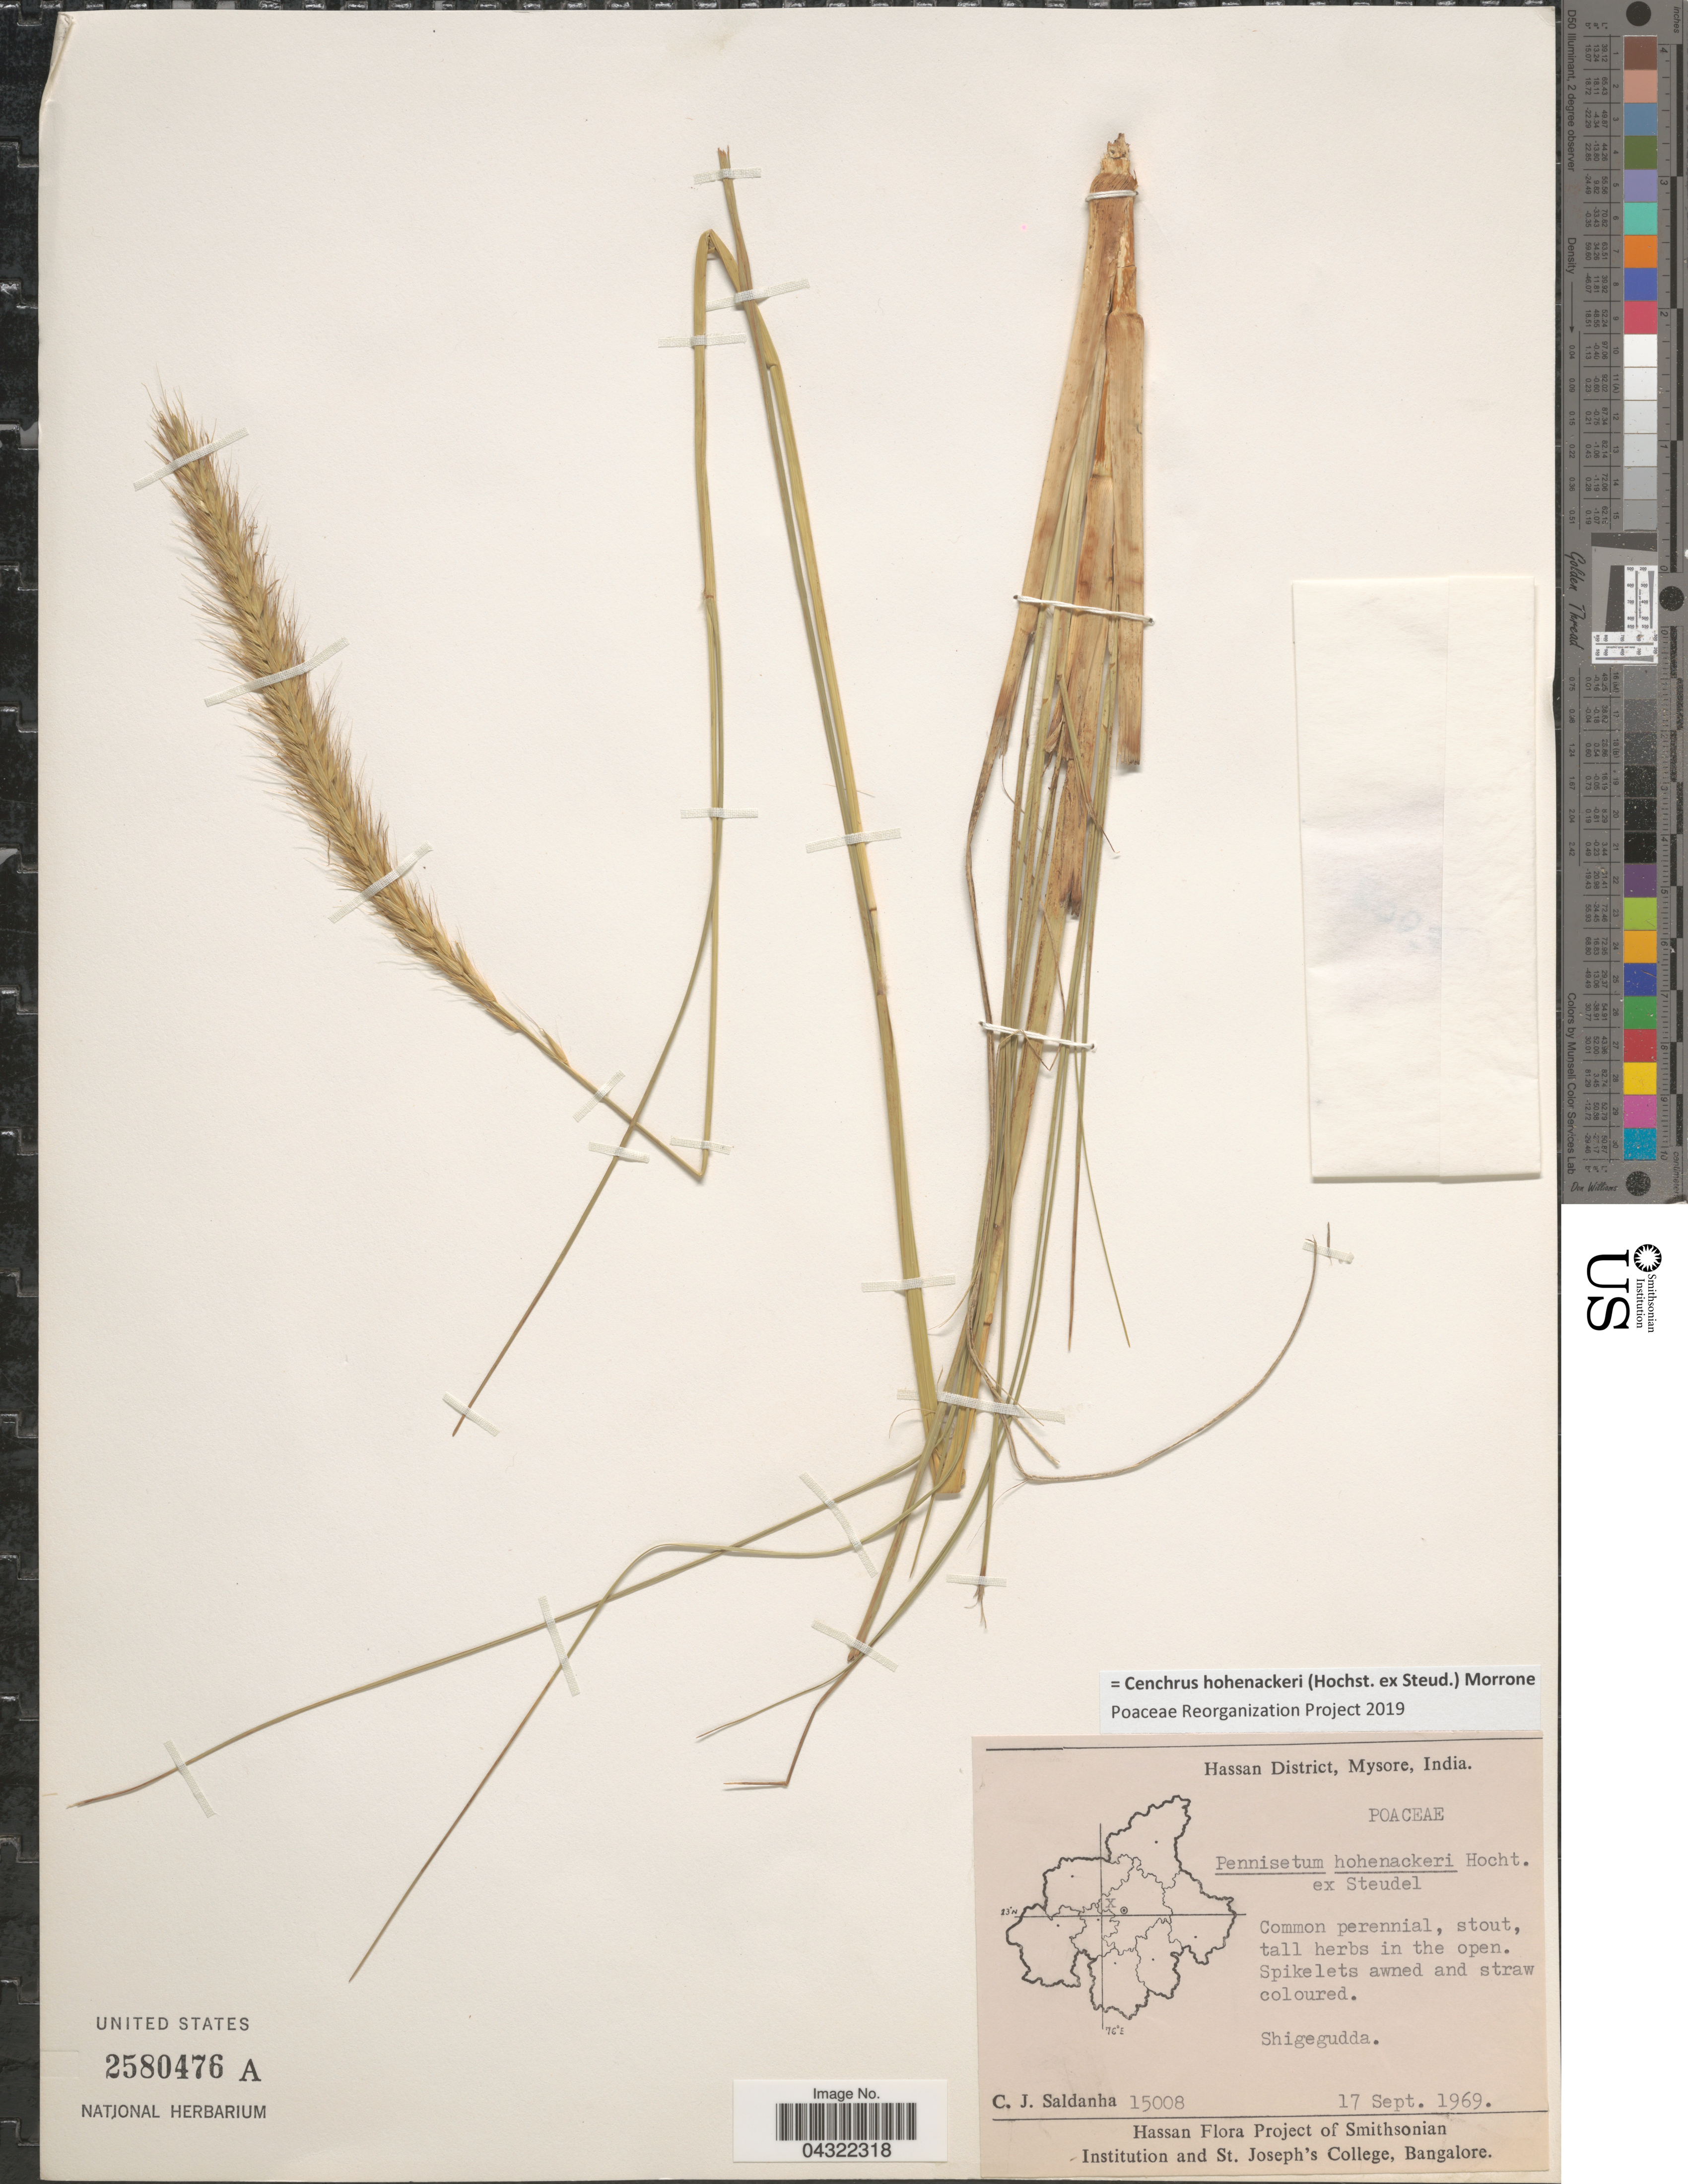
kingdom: Plantae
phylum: Tracheophyta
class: Liliopsida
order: Poales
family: Poaceae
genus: Cenchrus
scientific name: Cenchrus hohenackeri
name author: (Hochst. ex Steud.) Morrone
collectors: C. J. Saldanha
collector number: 15008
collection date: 1969-09-17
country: India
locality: Hassan District, Mysore. Shigegudda.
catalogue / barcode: US 2580476A